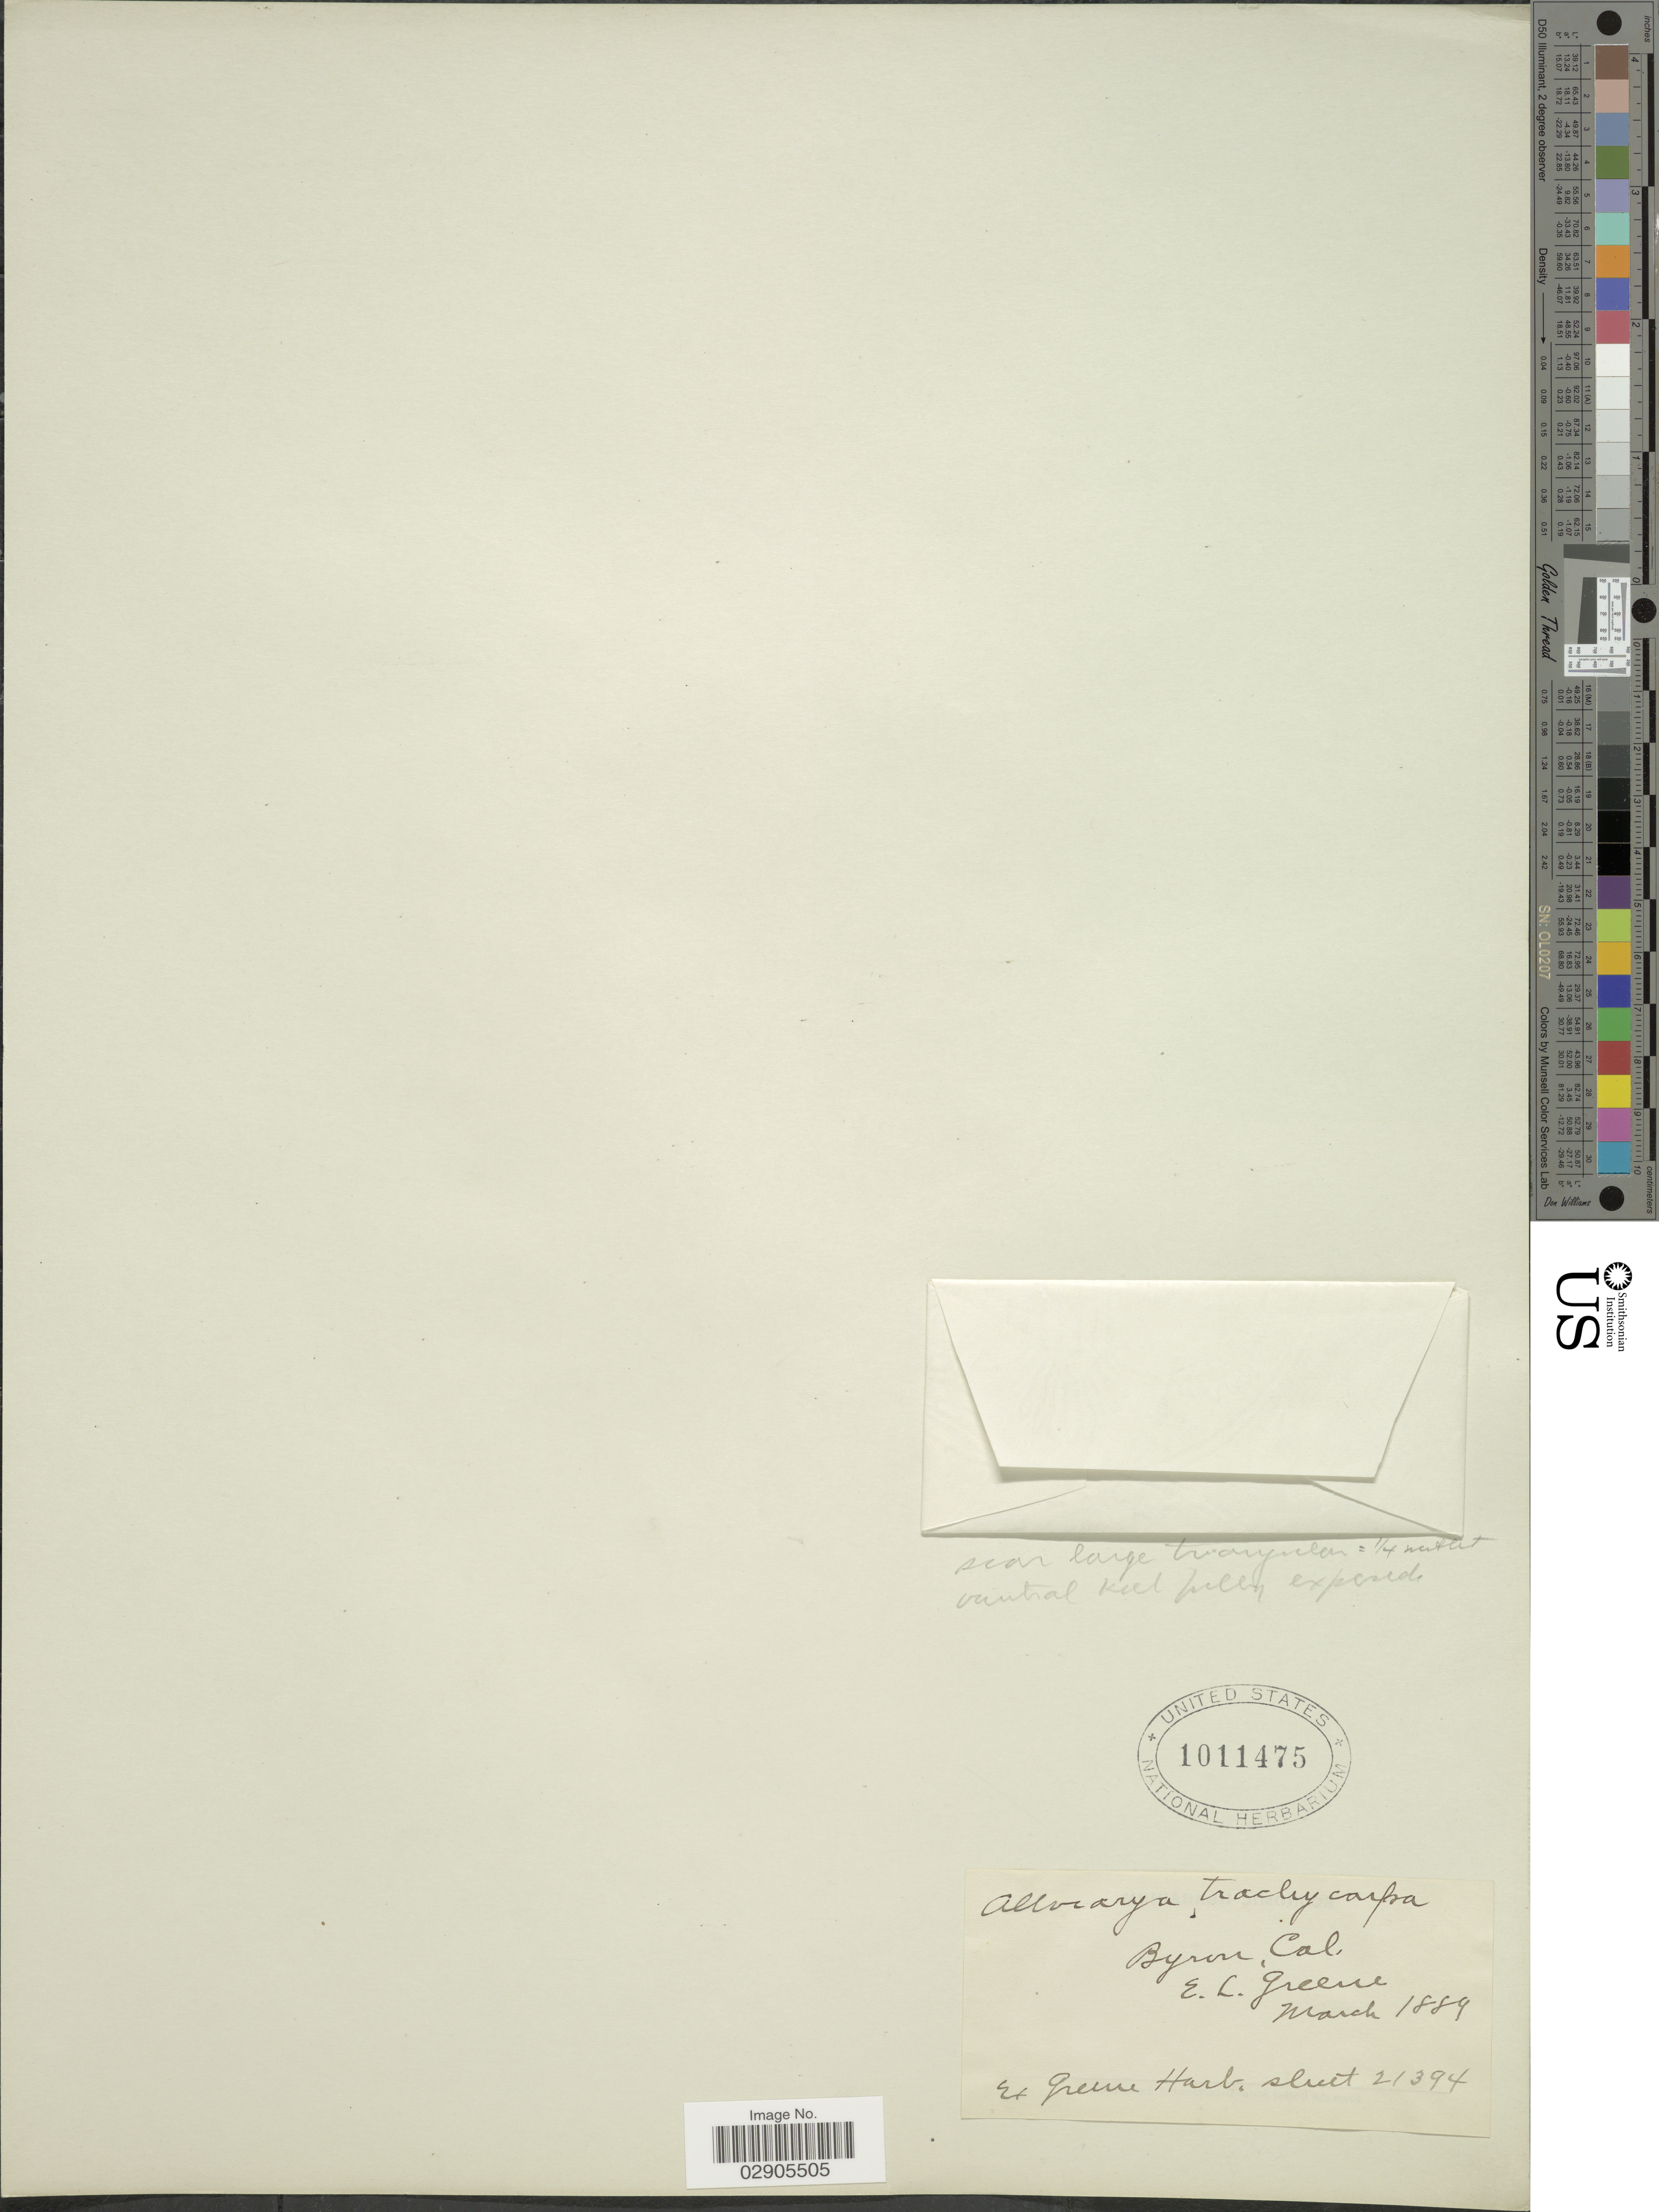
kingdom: Plantae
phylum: Tracheophyta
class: Magnoliopsida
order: Boraginales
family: Boraginaceae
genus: Allocarya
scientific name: Allocarya trachycarpa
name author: (A. Gray) Greene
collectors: E. L. Greene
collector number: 21394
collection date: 1889-03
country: United States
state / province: California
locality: Byron.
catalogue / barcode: US 1011475